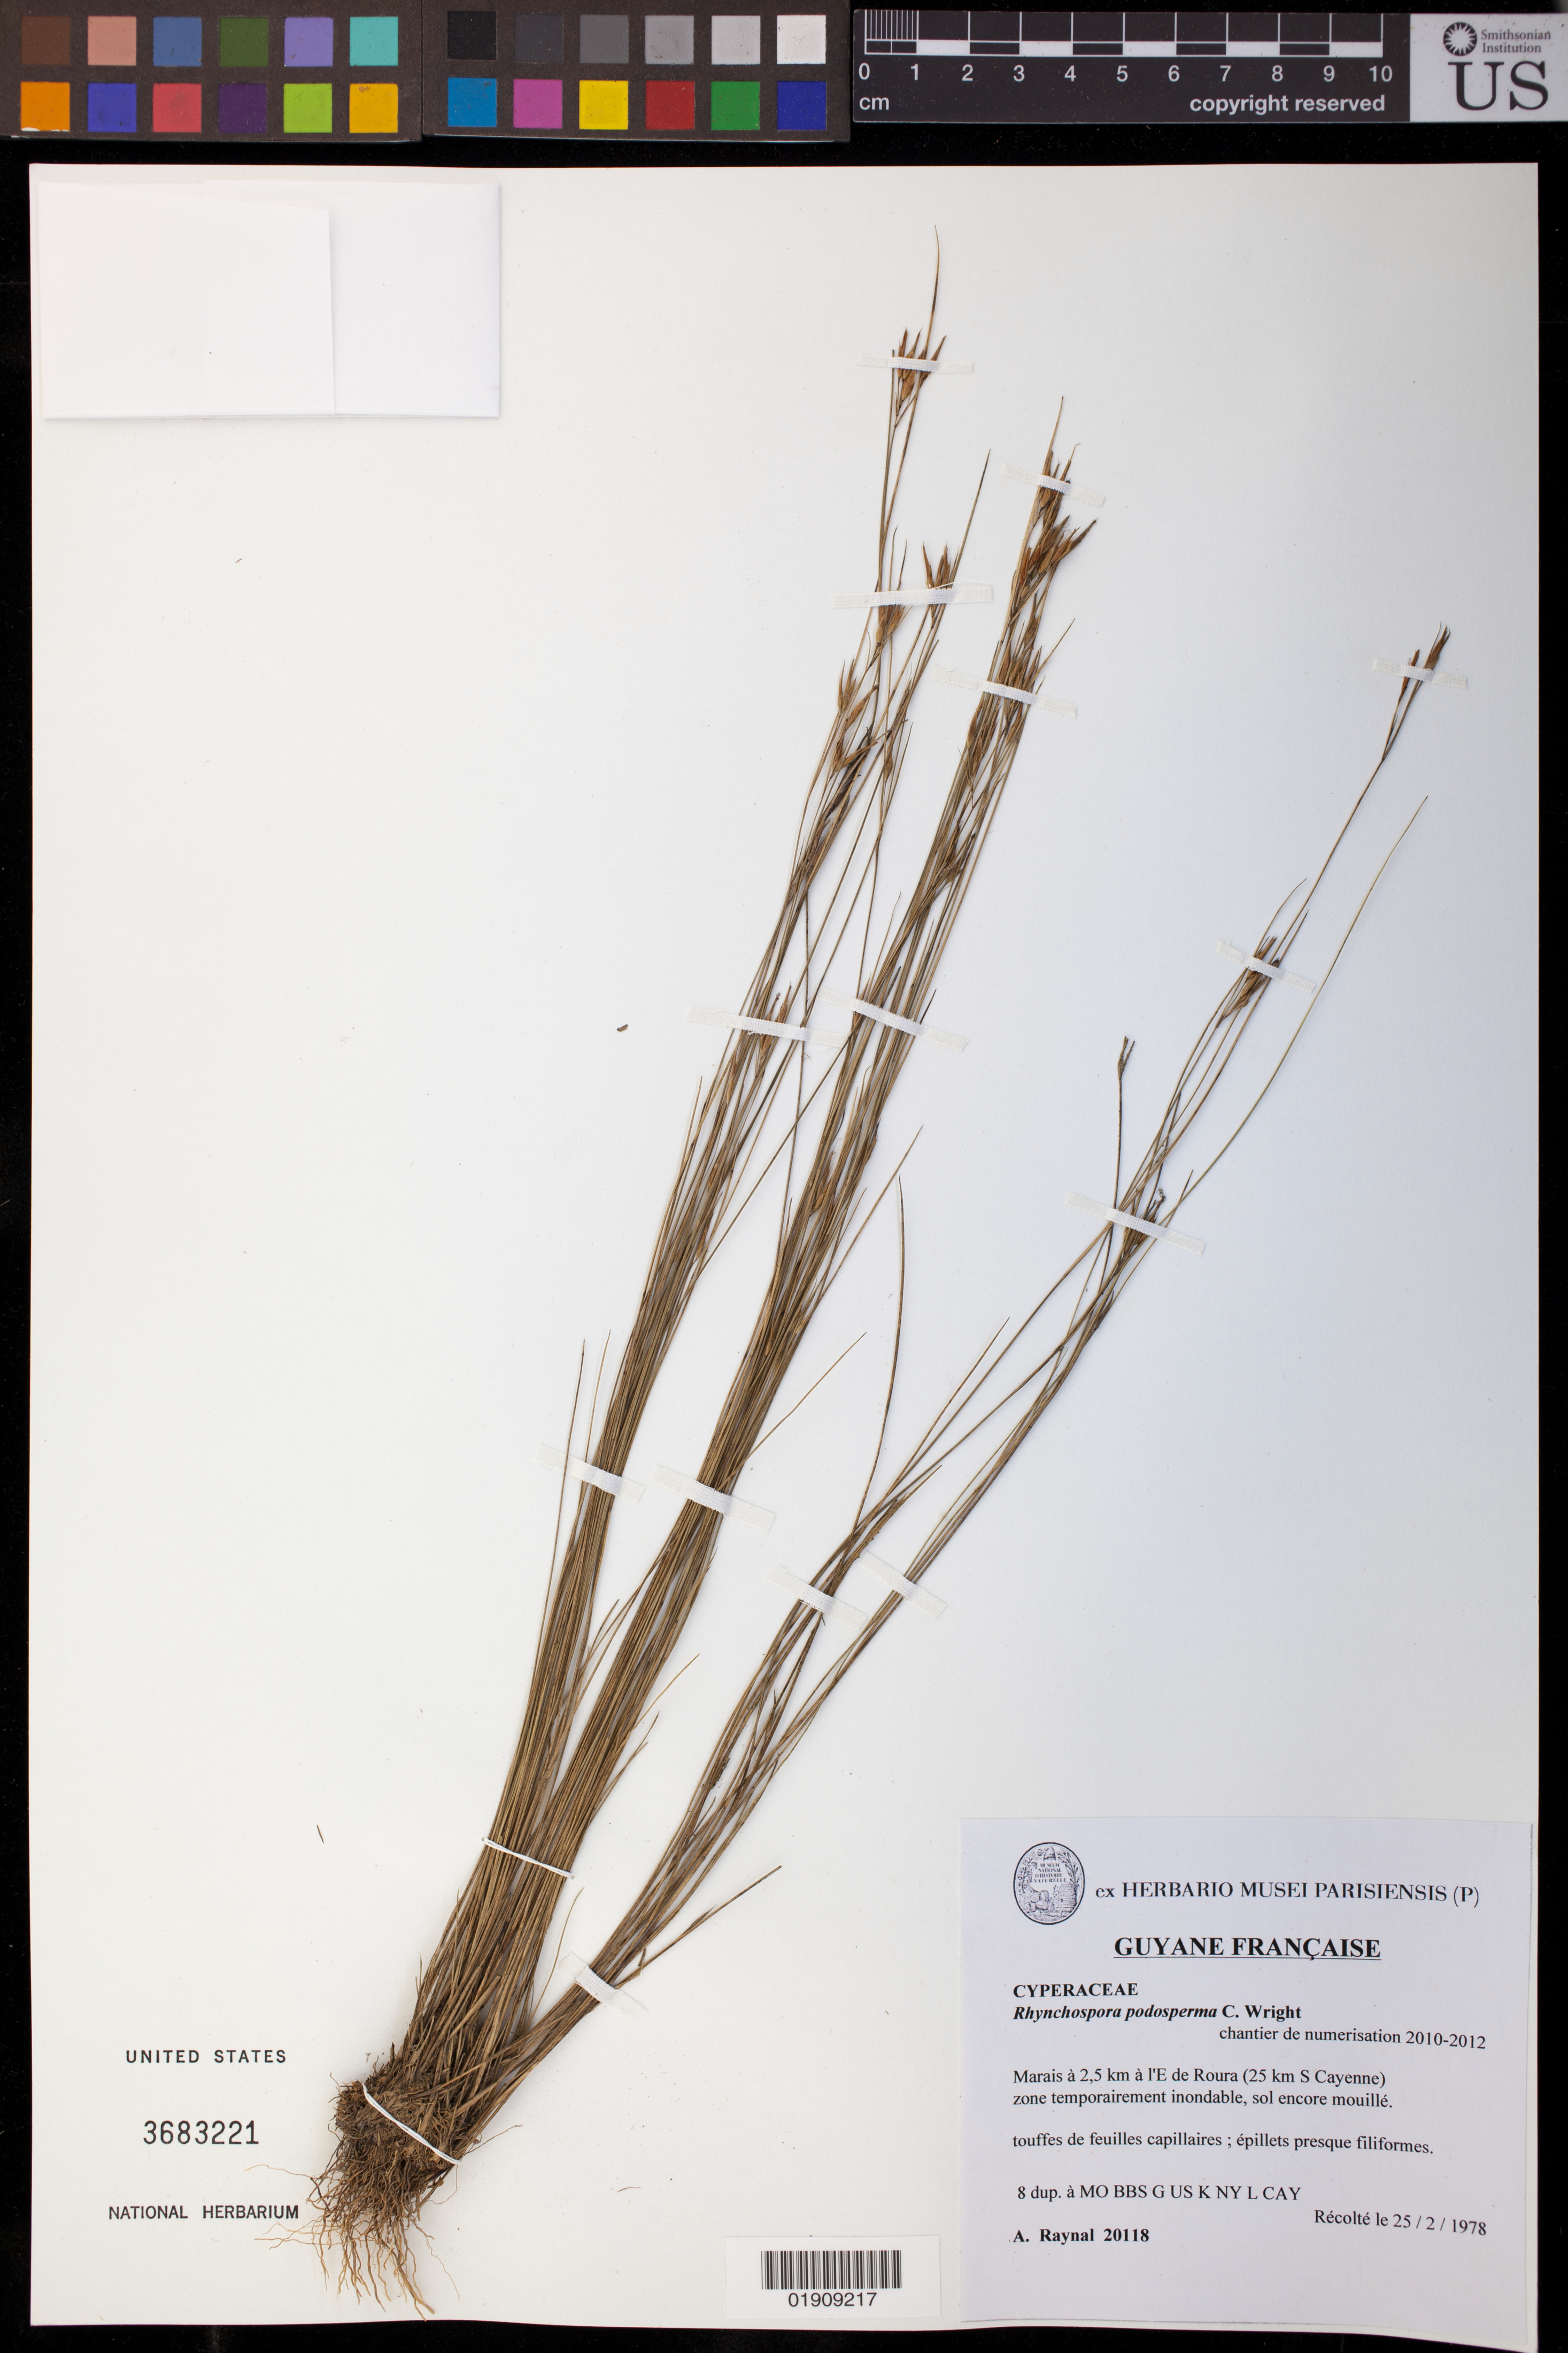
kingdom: Plantae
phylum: Tracheophyta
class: Liliopsida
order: Poales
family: Cyperaceae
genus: Rhynchospora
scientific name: Rhynchospora filiformis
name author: Vahl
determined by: Strong, Mark T., (BOT), Smithsonian Institution - National Museum of Natural History (UNITED STATES)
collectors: A. M. Raynal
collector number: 20118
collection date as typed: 25 Feb 1978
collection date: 1978-02-25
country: French Guiana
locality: Marais a 2.5 km a l'E de Roura (25 km S Cayenne)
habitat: Zone temporairement inondable, sol encore mouille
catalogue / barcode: US 3683221